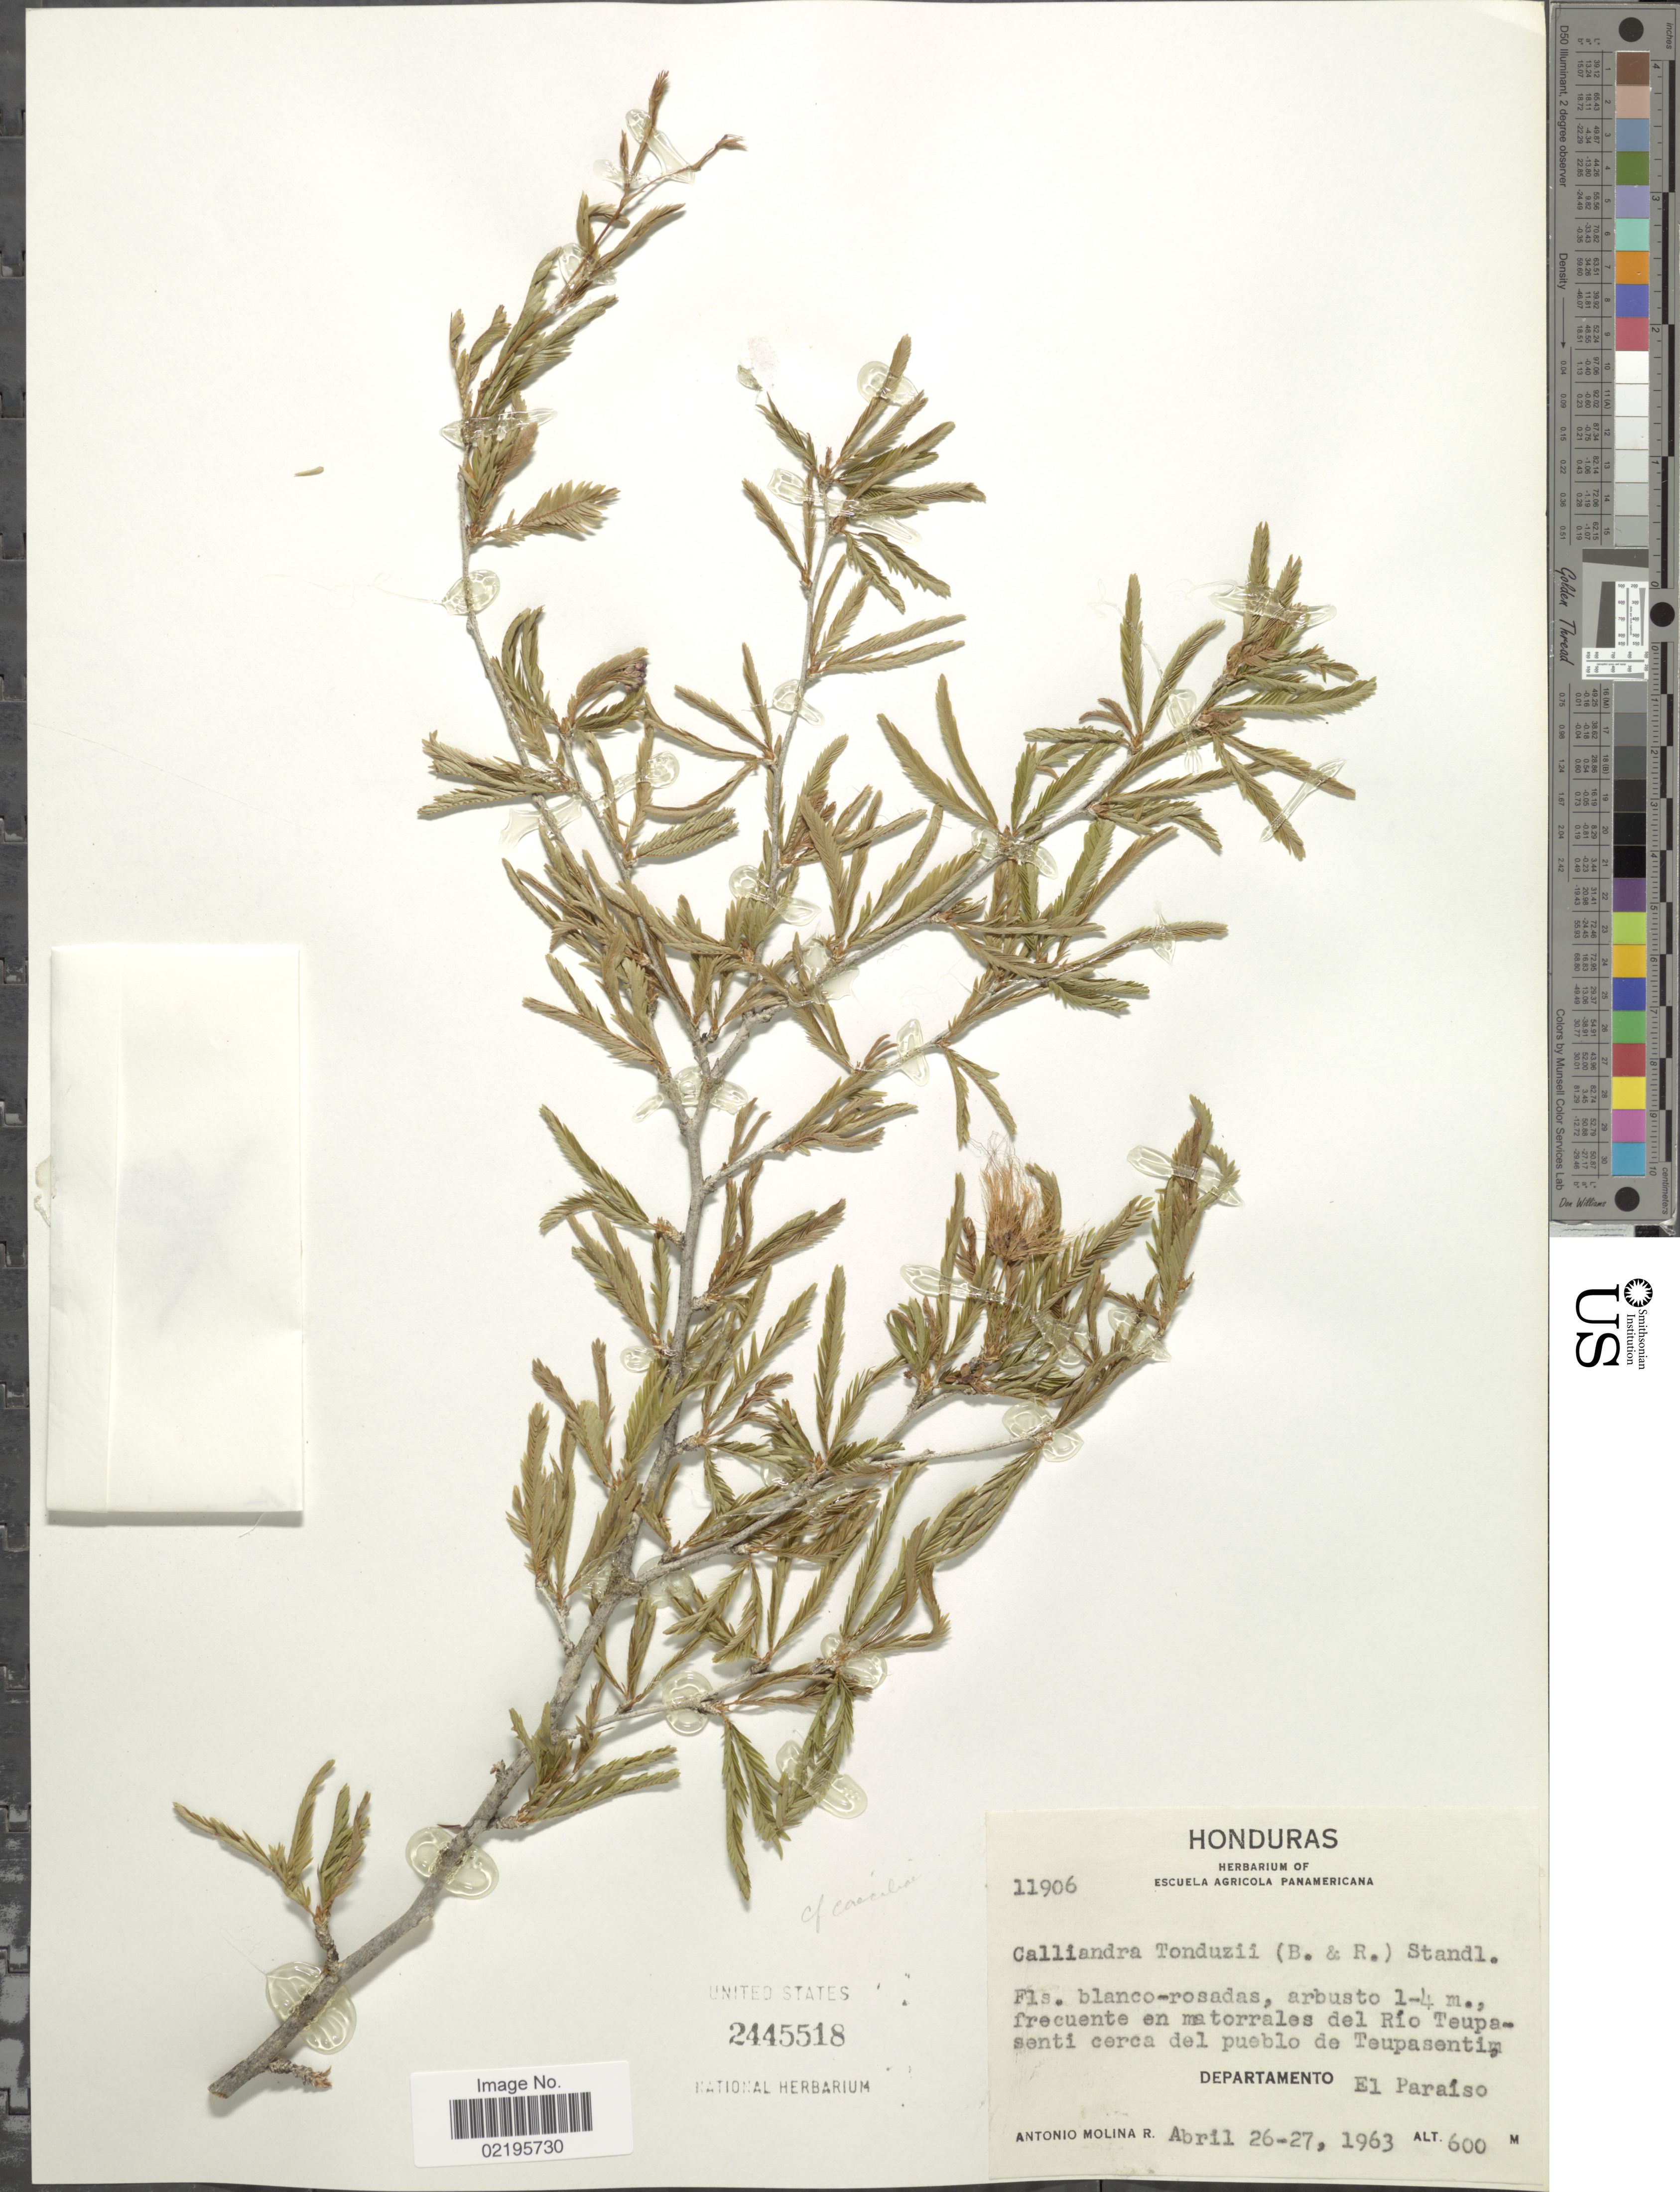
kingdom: Plantae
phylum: Tracheophyta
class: Magnoliopsida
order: Fabales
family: Fabaceae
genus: Calliandra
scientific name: Calliandra caeciliae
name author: Harms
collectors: A. Molina R.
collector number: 11906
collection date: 1963-04-26/1963-04-27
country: Honduras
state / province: El Paraíso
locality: Frecuente en matorrales del Rio Teupasenti cerca del pueblo de Teupasentim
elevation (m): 600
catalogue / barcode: US 2445518